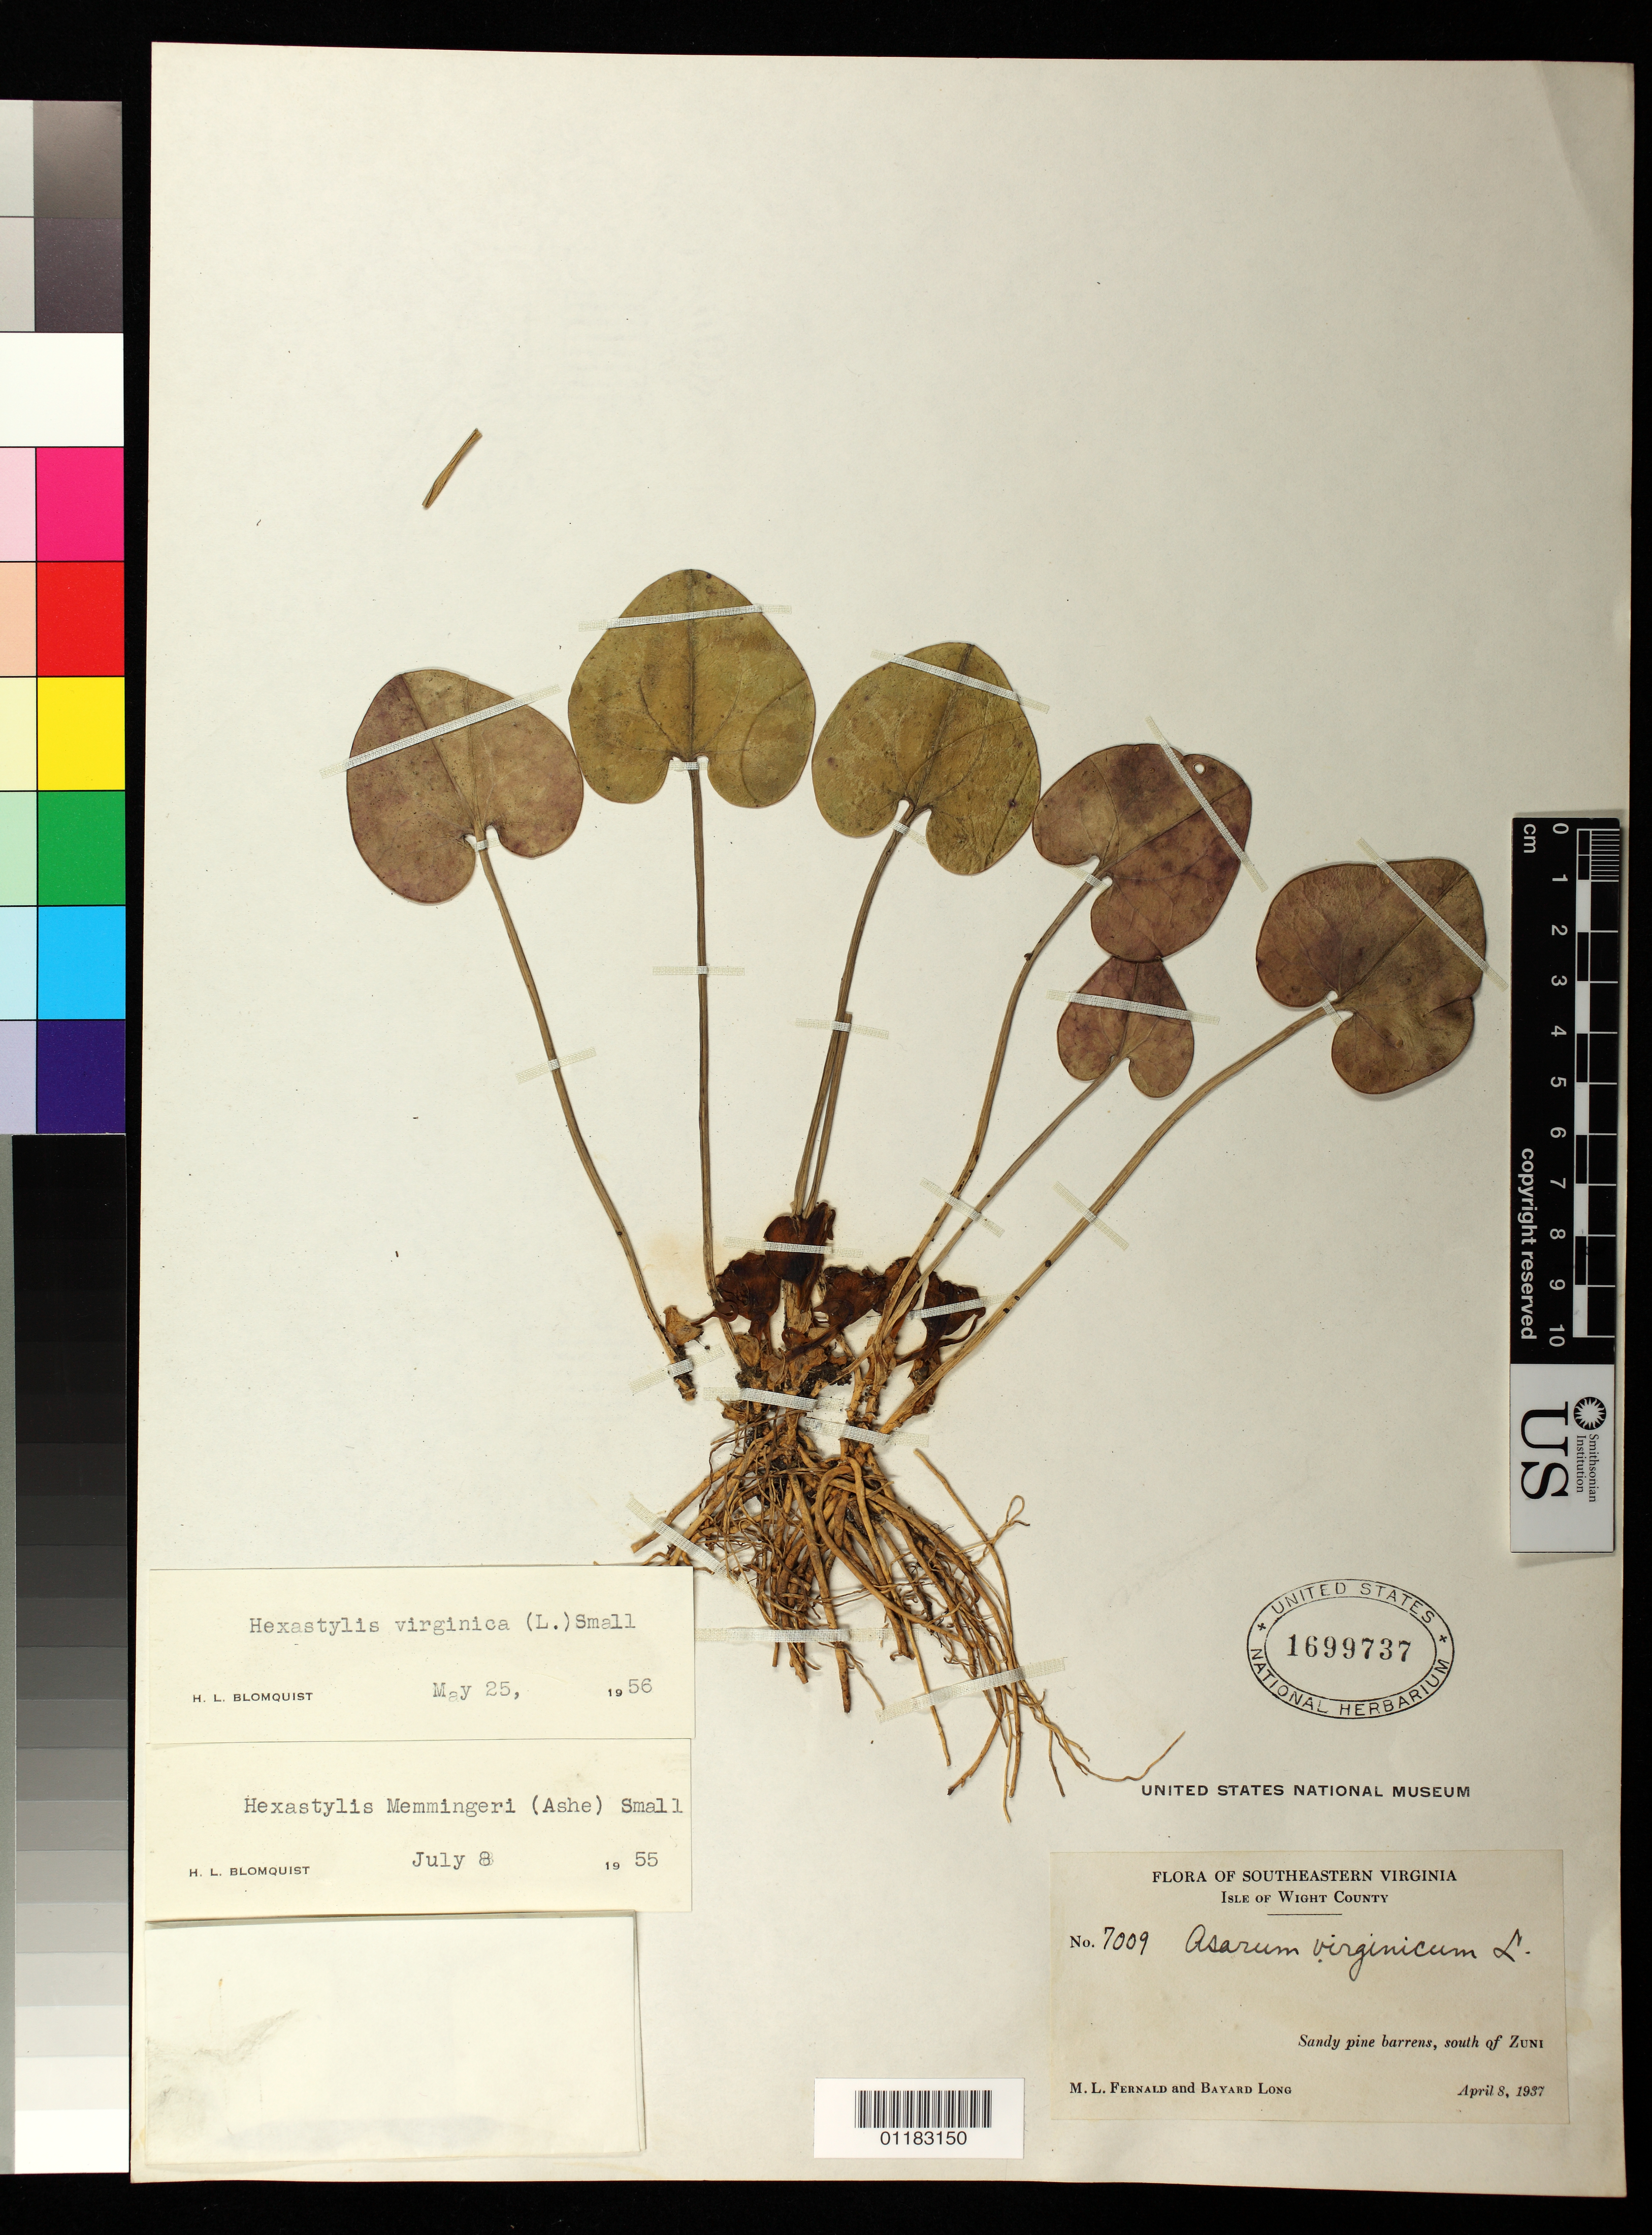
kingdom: Plantae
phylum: Tracheophyta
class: Magnoliopsida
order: Piperales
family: Aristolochiaceae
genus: Hexastylis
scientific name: Hexastylis virginica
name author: (L.) Small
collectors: M. L. Fernald & B. H. Long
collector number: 7009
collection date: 1937-04-08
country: United States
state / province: VIrginia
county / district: Isle of Wight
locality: Sandy pine barrens, south of Zuni, Isle of Wight County.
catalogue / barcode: US 1699737